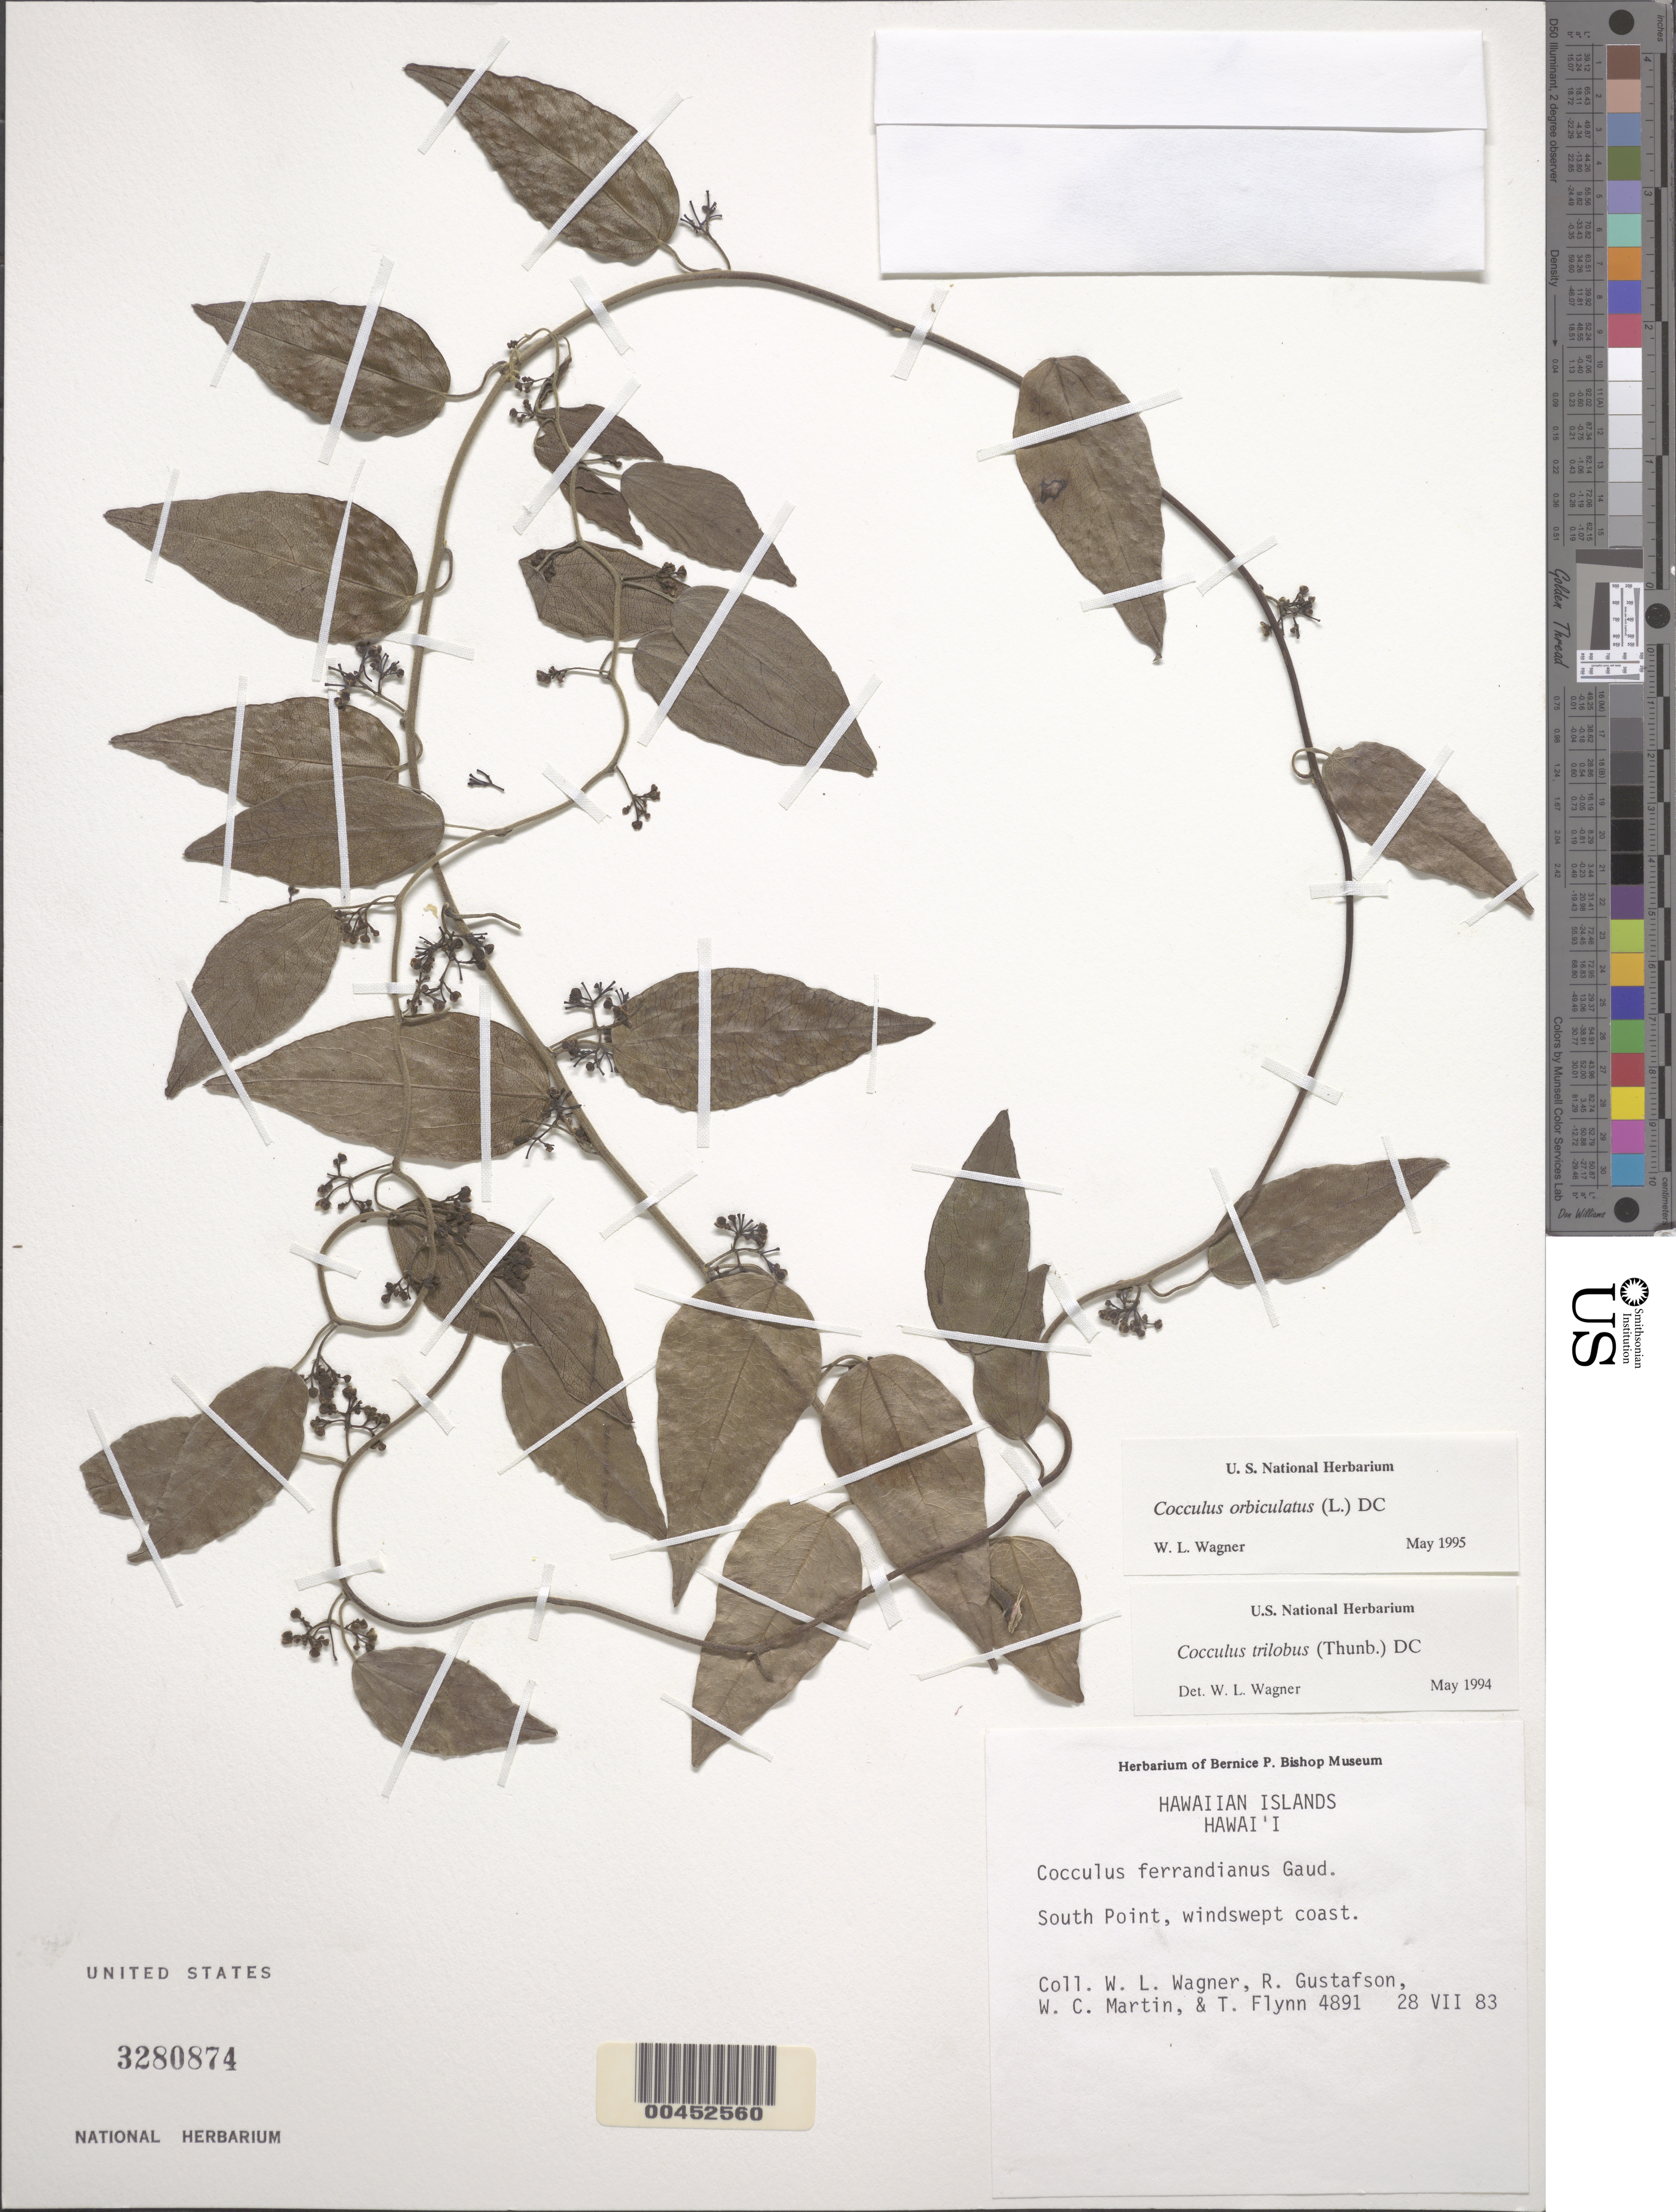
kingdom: Plantae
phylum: Tracheophyta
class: Magnoliopsida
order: Ranunculales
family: Menispermaceae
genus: Cocculus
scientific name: Cocculus orbiculatus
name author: (L.) DC.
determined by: Wagner, W. L., (BOT), Smithsonian Institution - National Museum of Natural History (UNITED STATES)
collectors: W. L. Wagner, R. Gustafson, W. C. Martin & T. W. Flynn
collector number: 4891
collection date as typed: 28 Jul 1983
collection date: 1983-07-28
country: United States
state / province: Hawaii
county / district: Hawaii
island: Hawaii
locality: South Point, coast.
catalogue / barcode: US 3280874